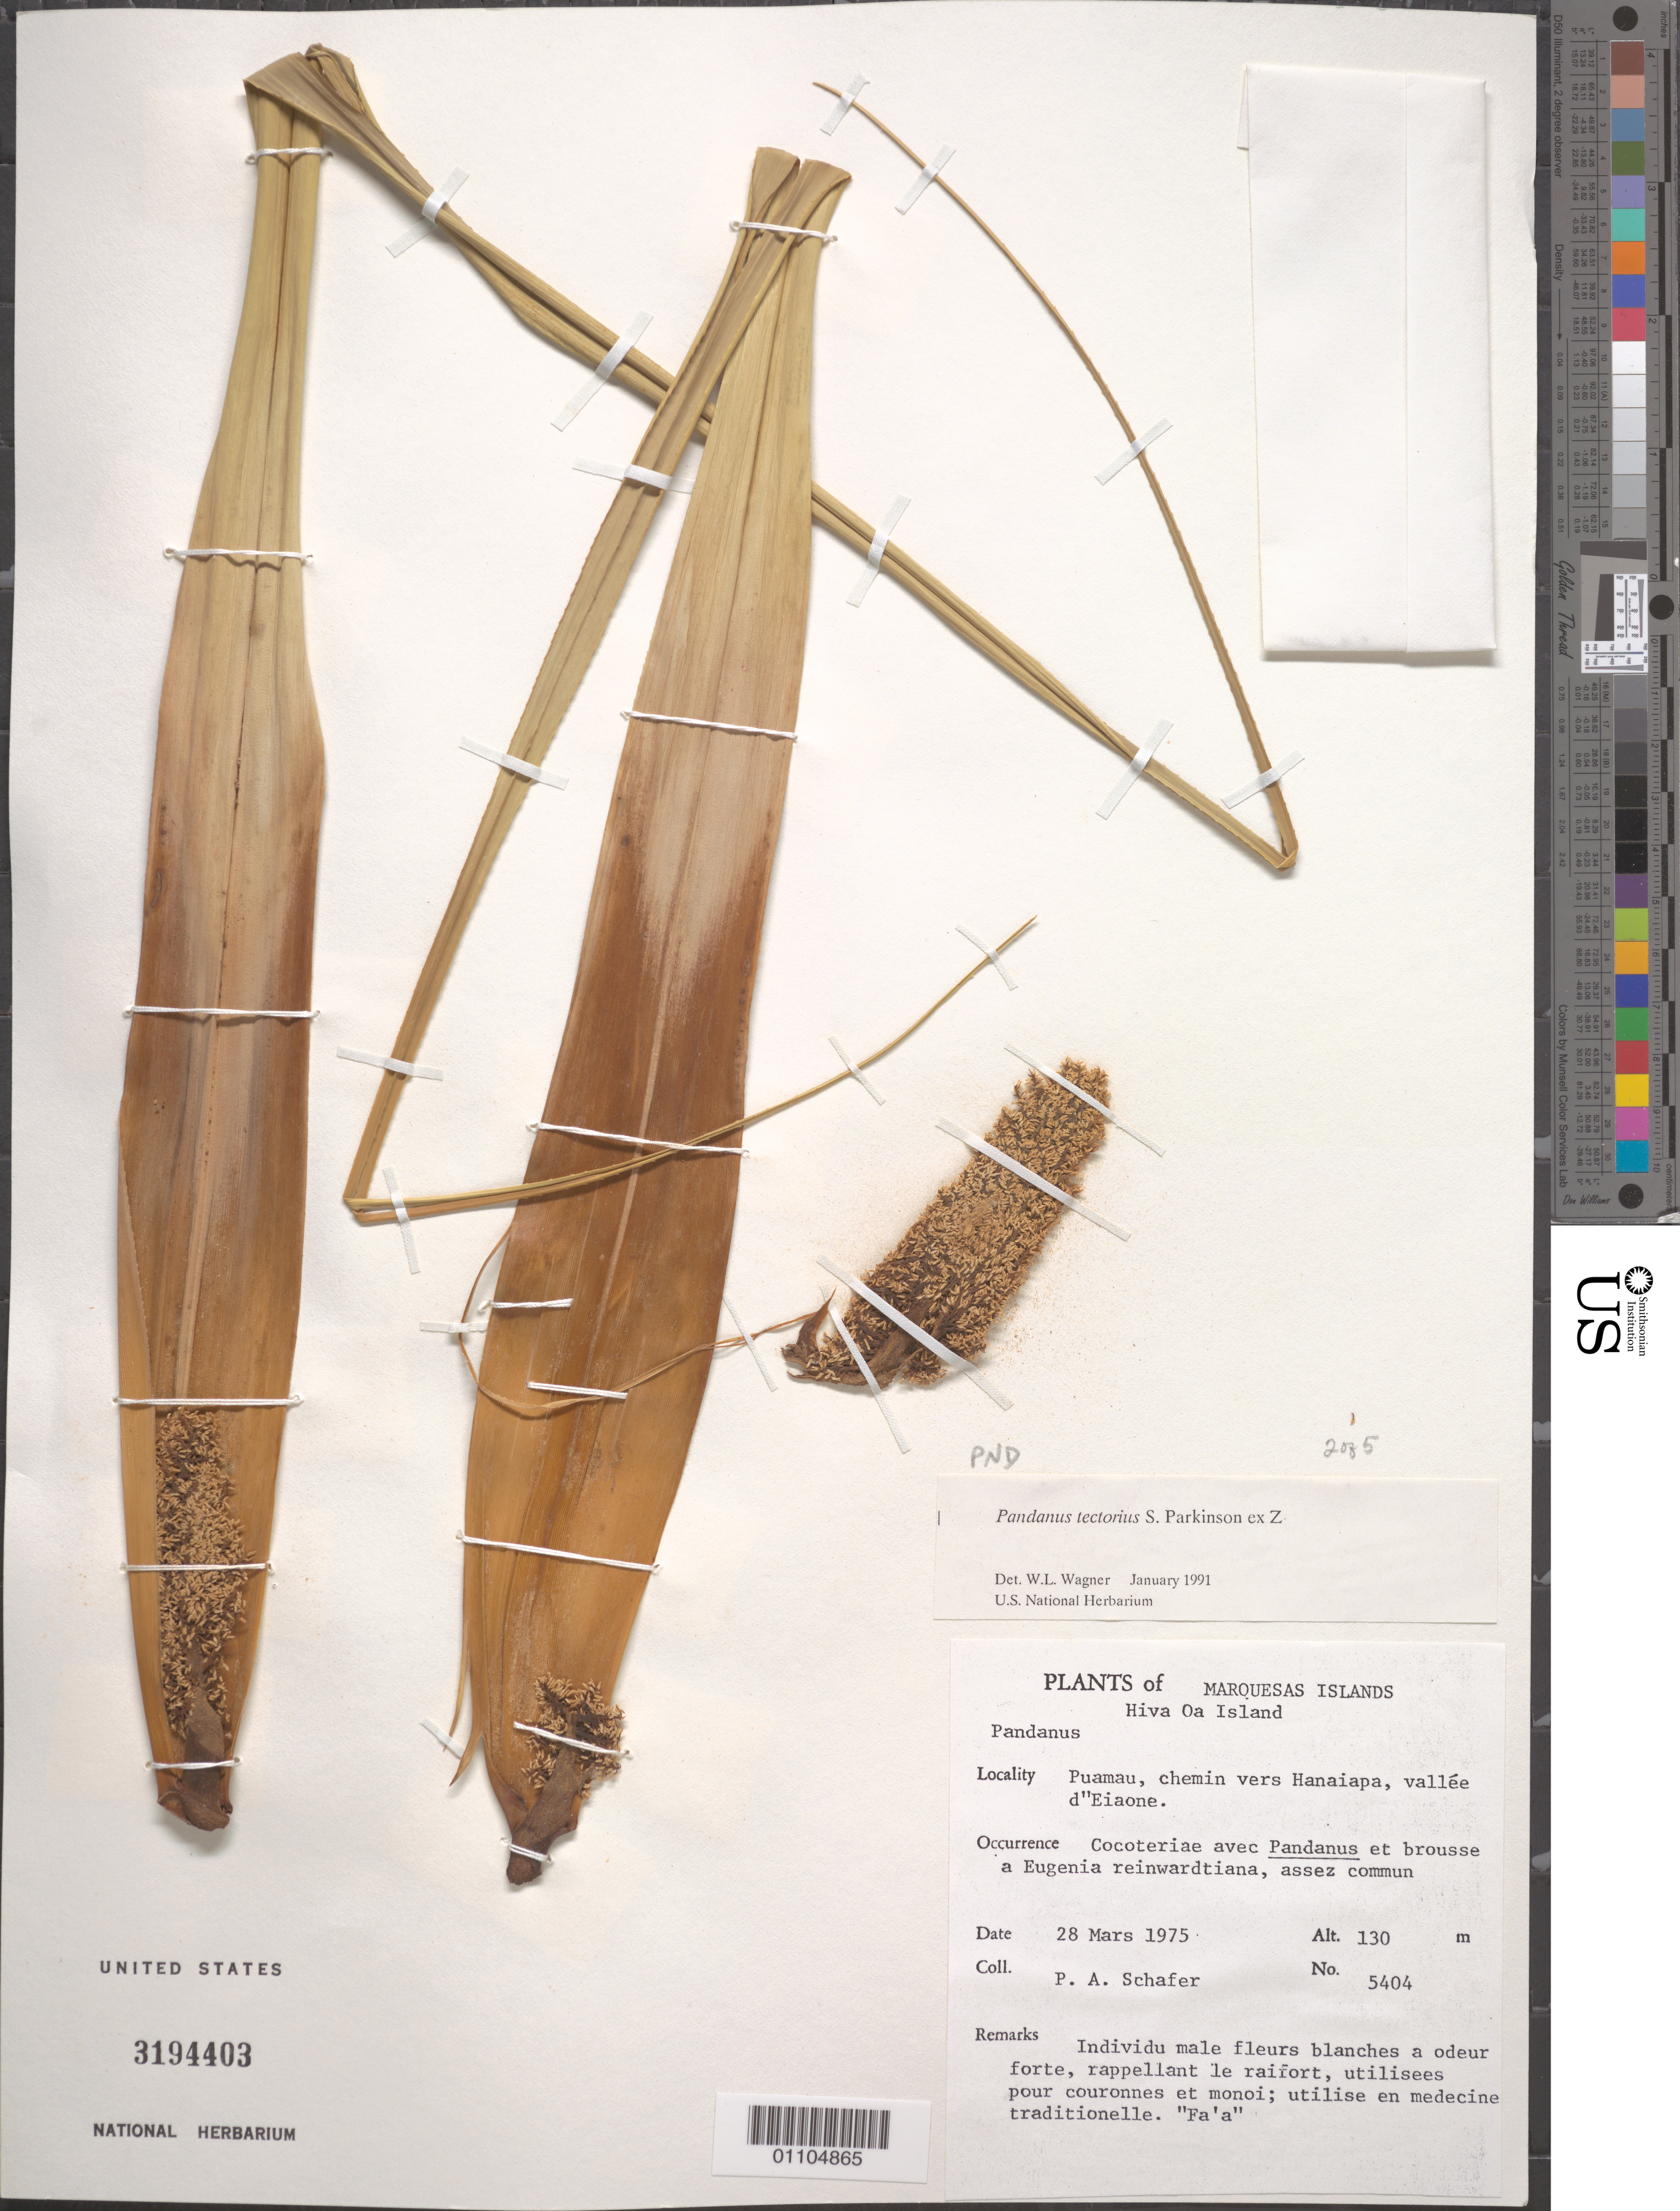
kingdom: Plantae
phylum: Tracheophyta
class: Liliopsida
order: Pandanales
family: Pandanaceae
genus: Pandanus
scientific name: Pandanus tectorius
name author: Parkinson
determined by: Wagner, W. L., (BOT), Smithsonian Institution - National Museum of Natural History (UNITED STATES)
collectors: P. A. Schäfer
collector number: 5404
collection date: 1975-03-28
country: French Polynesia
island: Hiva Oa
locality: Puamau, chemin vers Hanaiapa, vallée d'Eiaone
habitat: Cocoteraie avec Pandanus et brousse à Eugenia reinwardtiana, assez commun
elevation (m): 130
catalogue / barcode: US 3194403